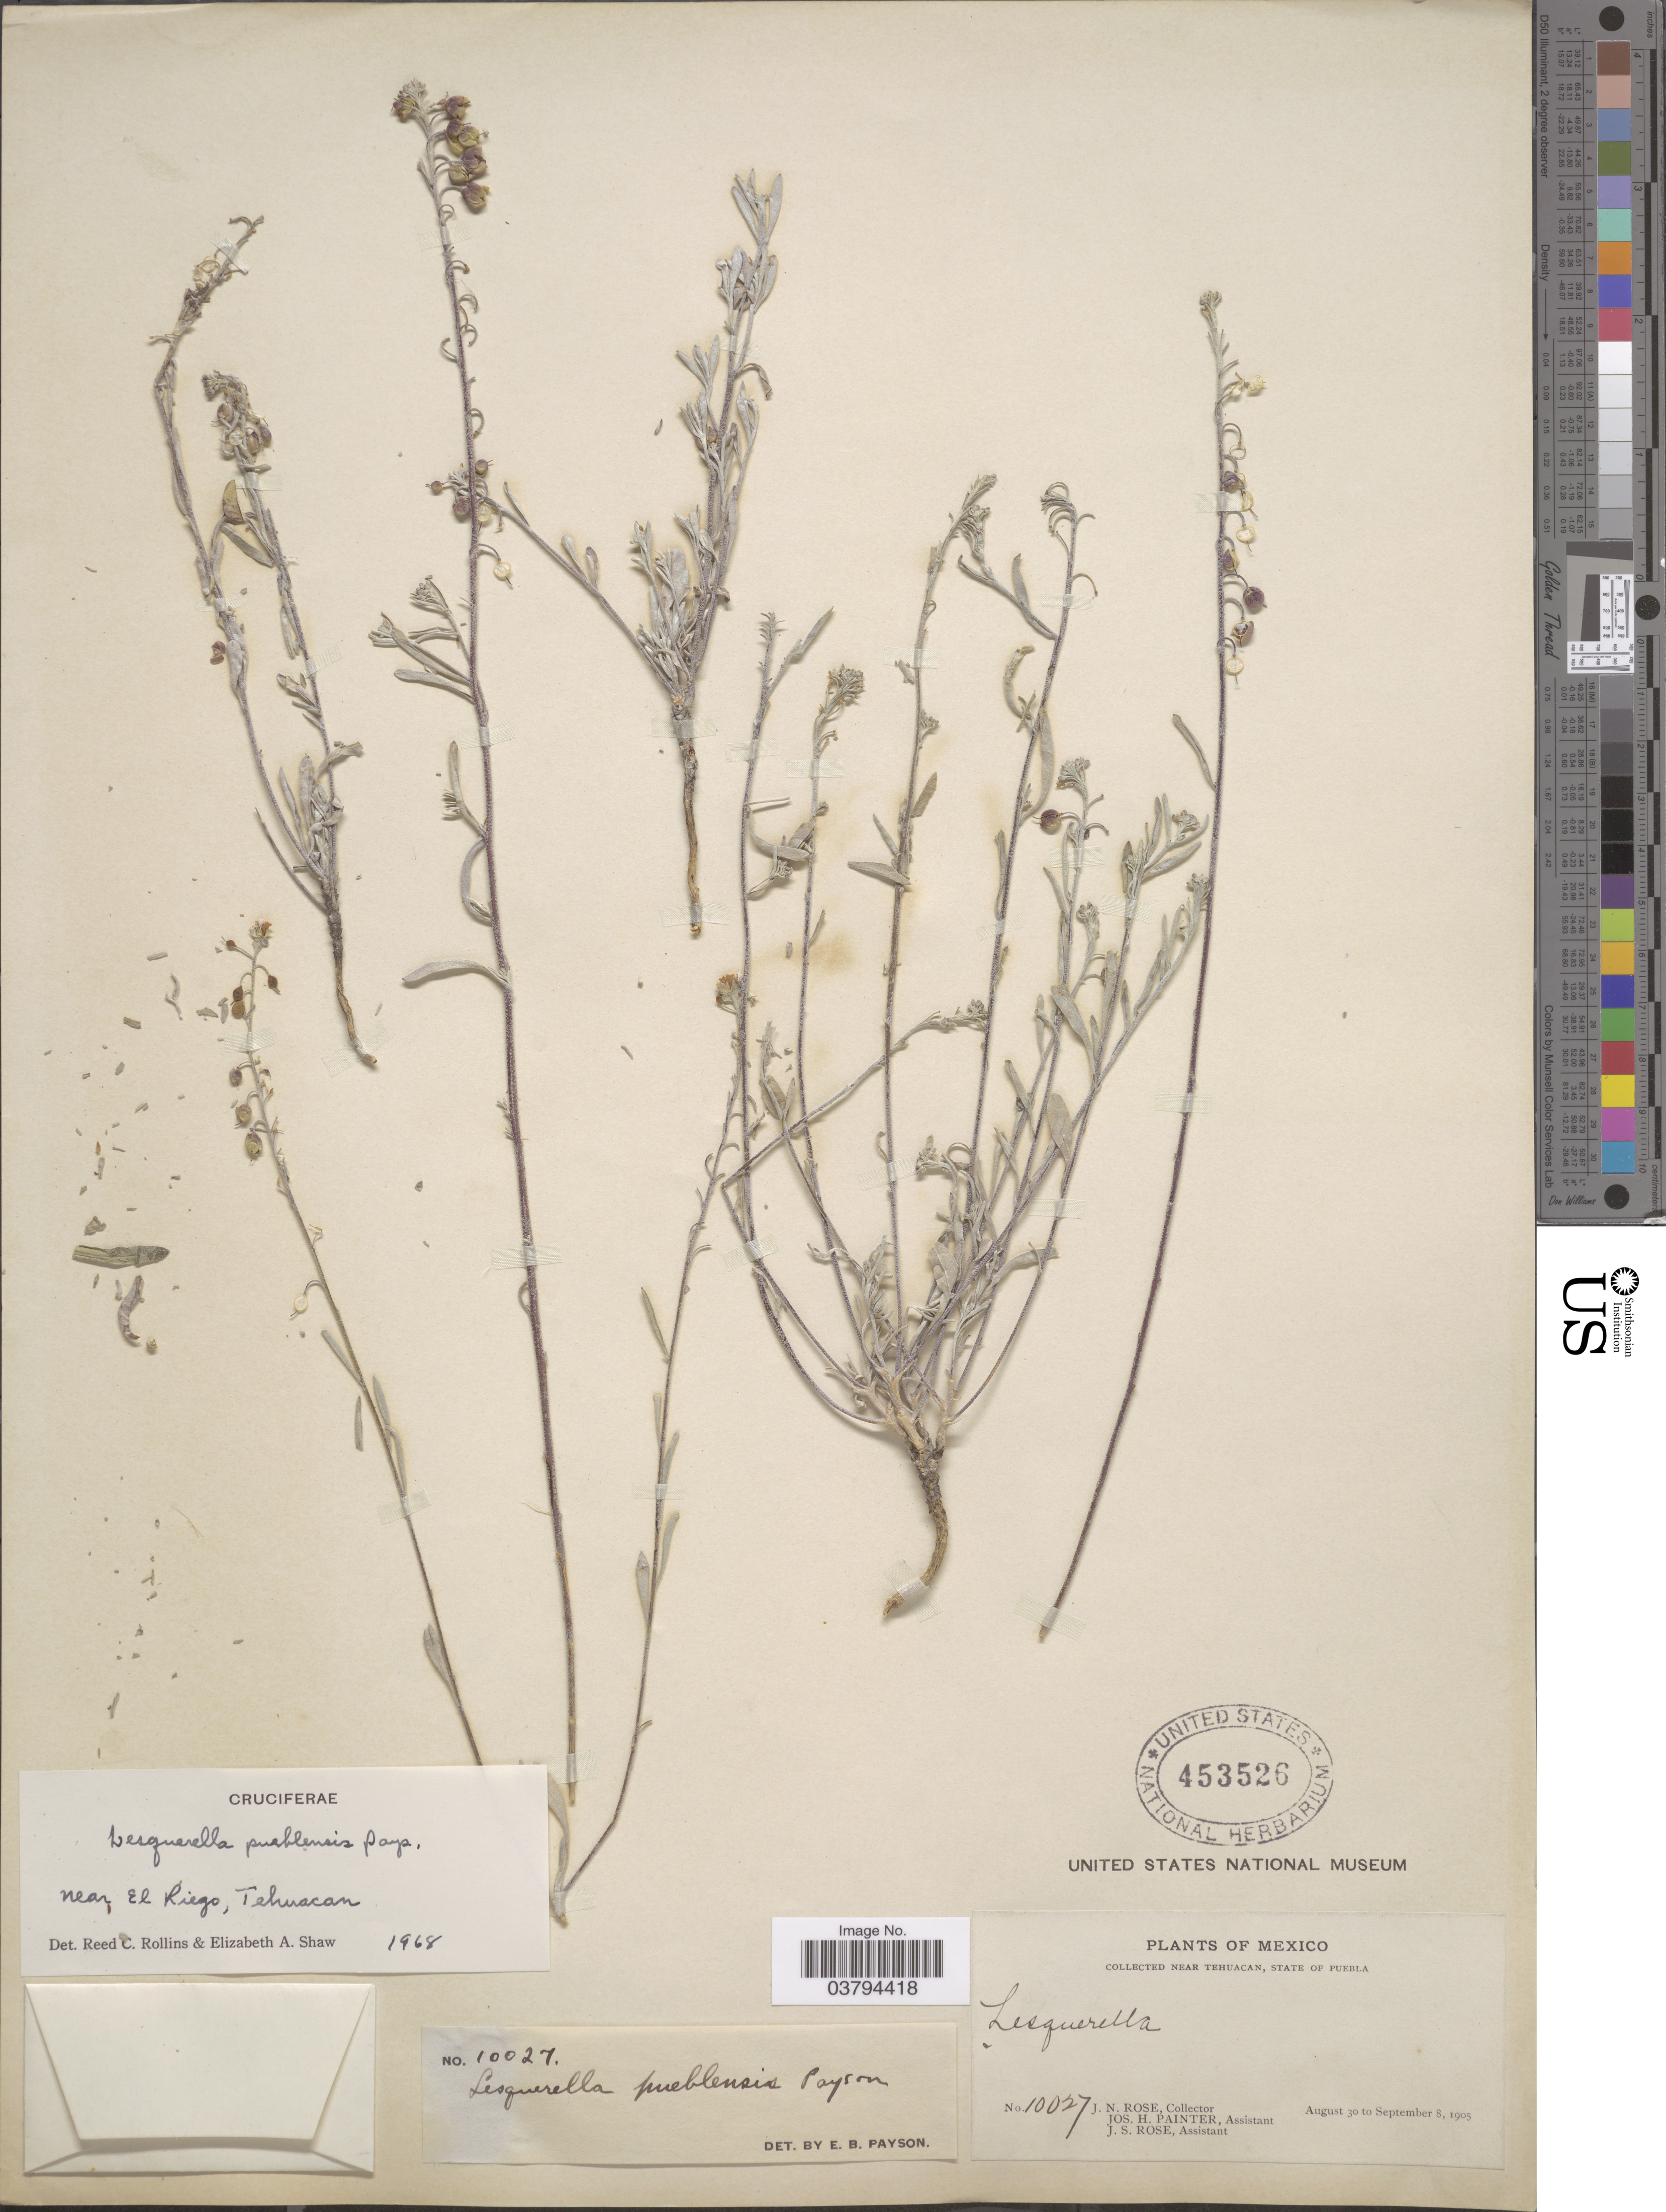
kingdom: Plantae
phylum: Tracheophyta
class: Magnoliopsida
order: Brassicales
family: Brassicaceae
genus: Lesquerella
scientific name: Lesquerella pueblensis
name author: Payson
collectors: J. N. Rose, J. H. Painter & J. S. Rose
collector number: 10027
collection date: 1905-08-30/1905-09-08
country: Mexico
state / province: Puebla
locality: Near Tehuacan, State of Puebla.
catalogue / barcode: US 453526